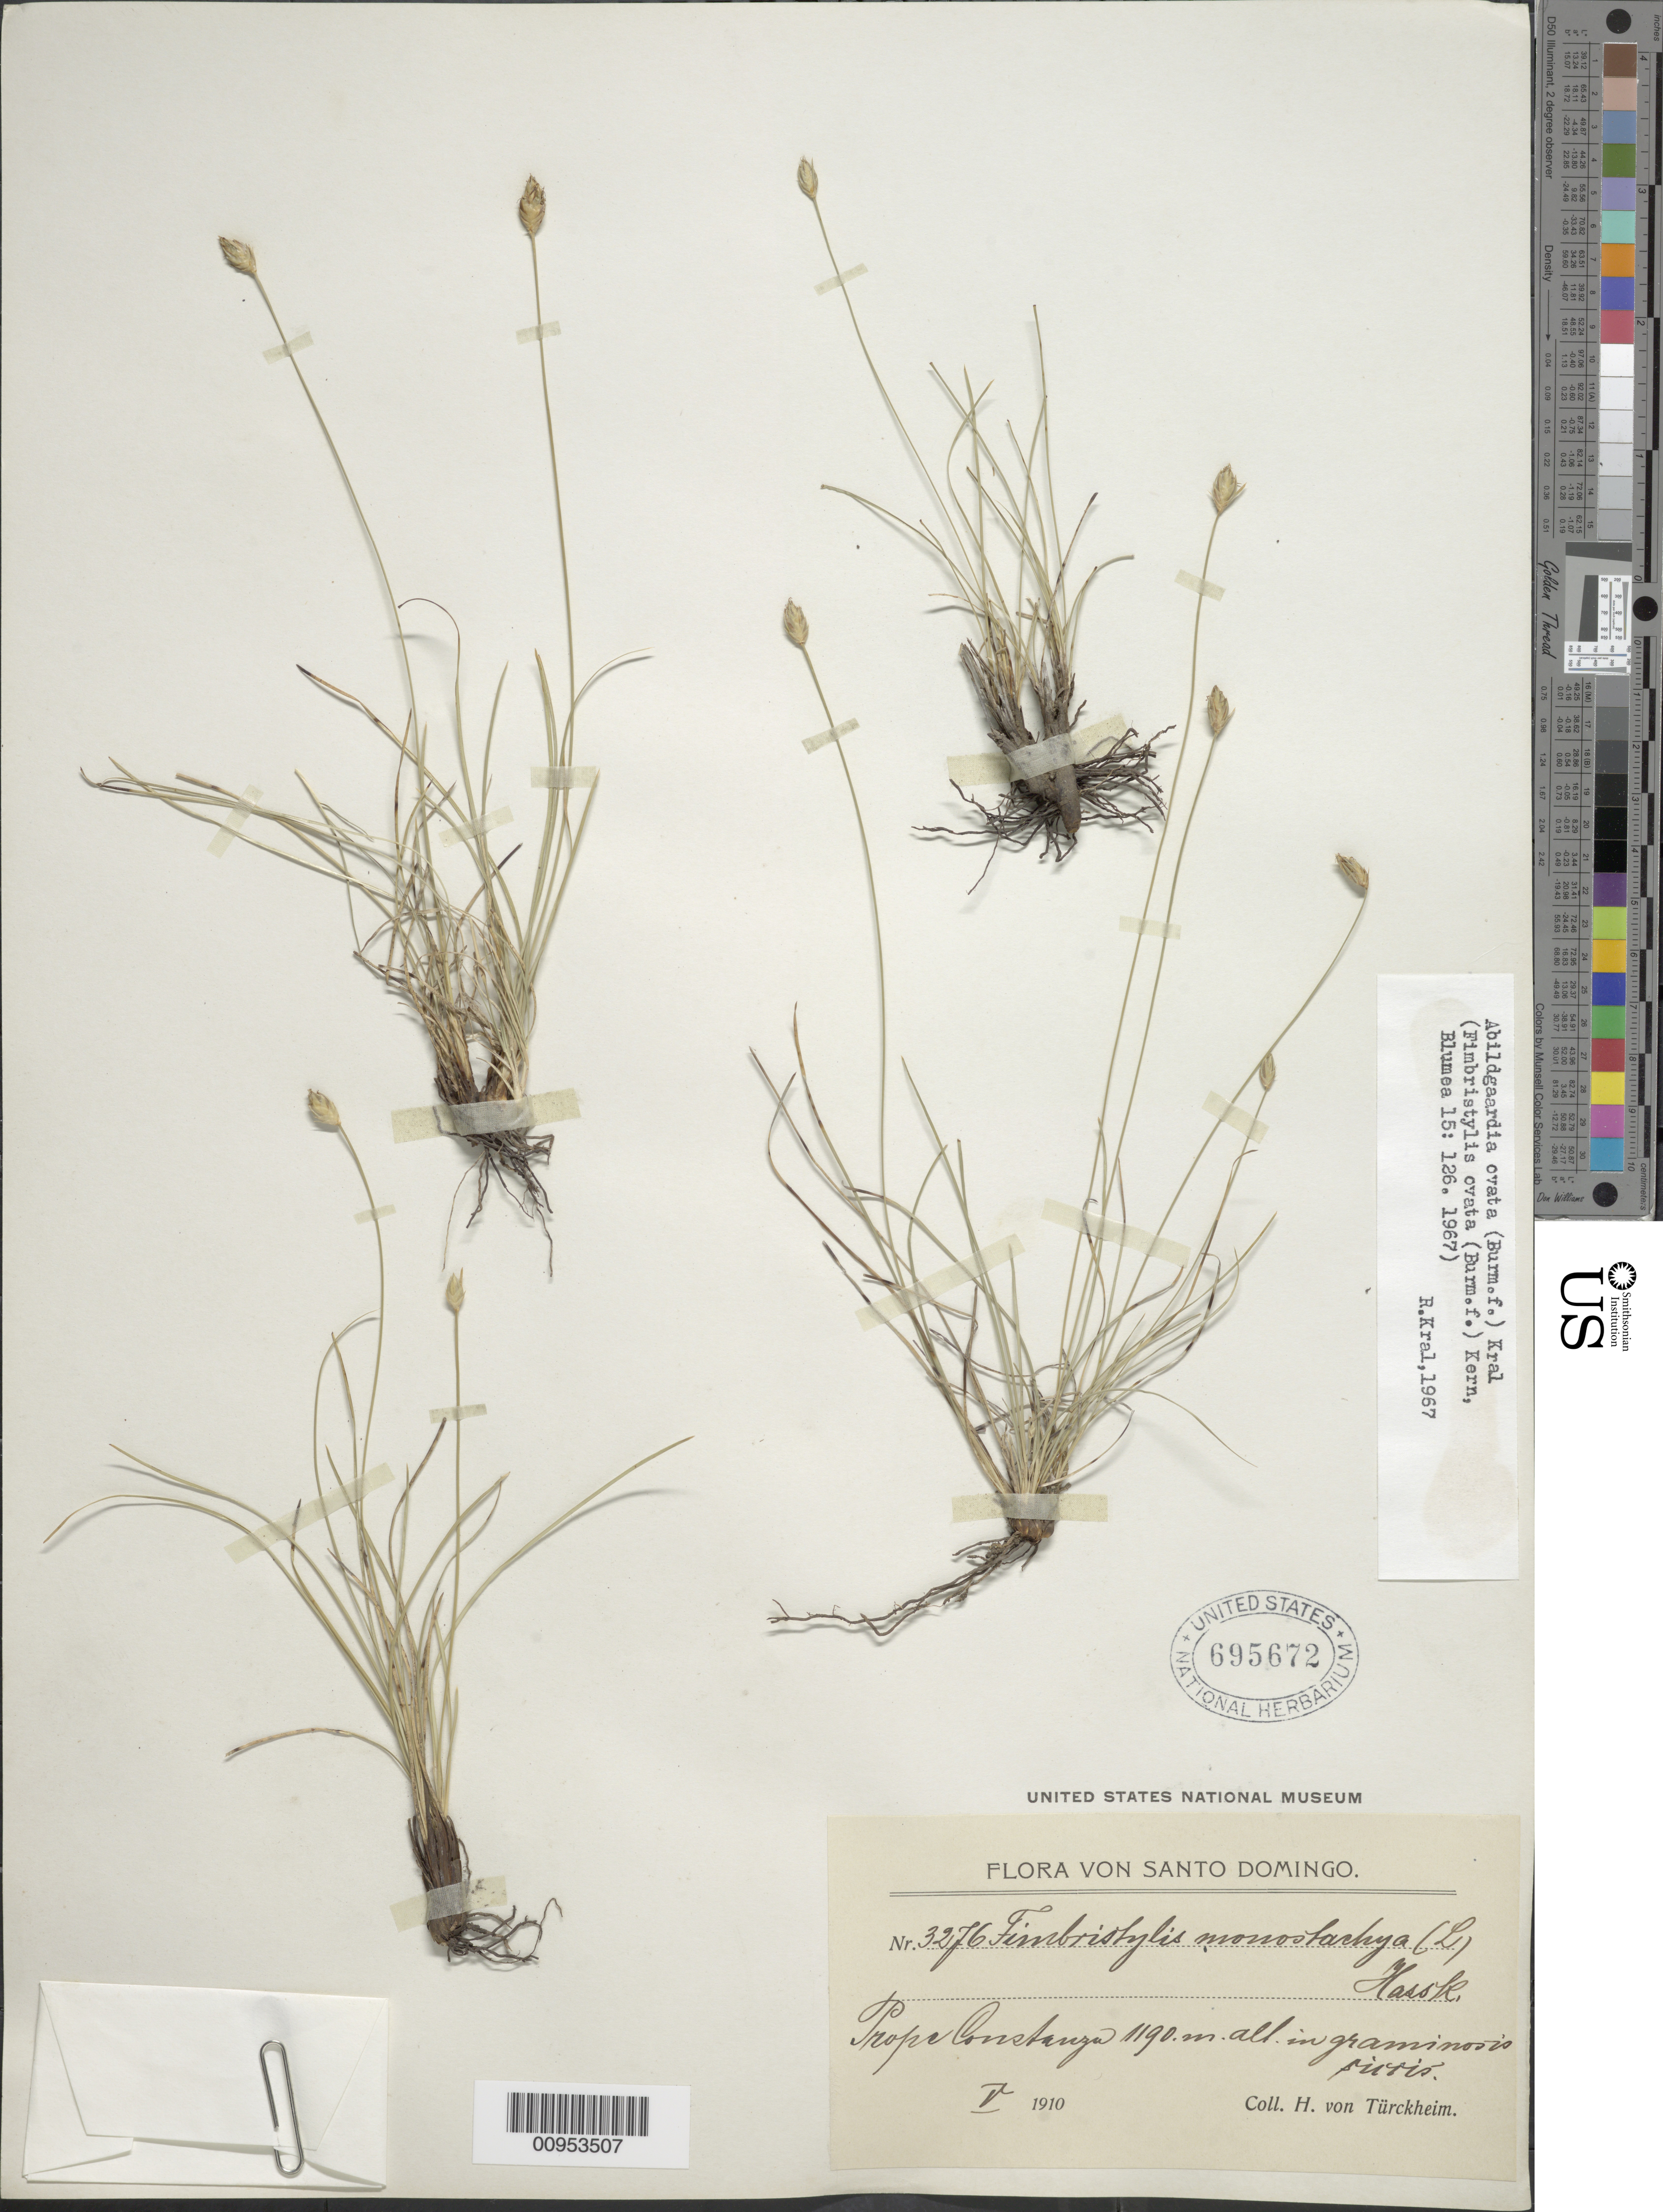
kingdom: Plantae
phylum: Tracheophyta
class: Liliopsida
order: Poales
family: Cyperaceae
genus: Abildgaardia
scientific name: Abildgaardia ovata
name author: (Burm. f.) Kral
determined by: Kral, Robert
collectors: H. von Türckheim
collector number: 3276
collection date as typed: May 1910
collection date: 1910-05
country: Dominican Republic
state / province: La Vega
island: Hispaniola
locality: Prope Constanza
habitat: In "gramimosis siutis"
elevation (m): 1190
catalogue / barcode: US 695672